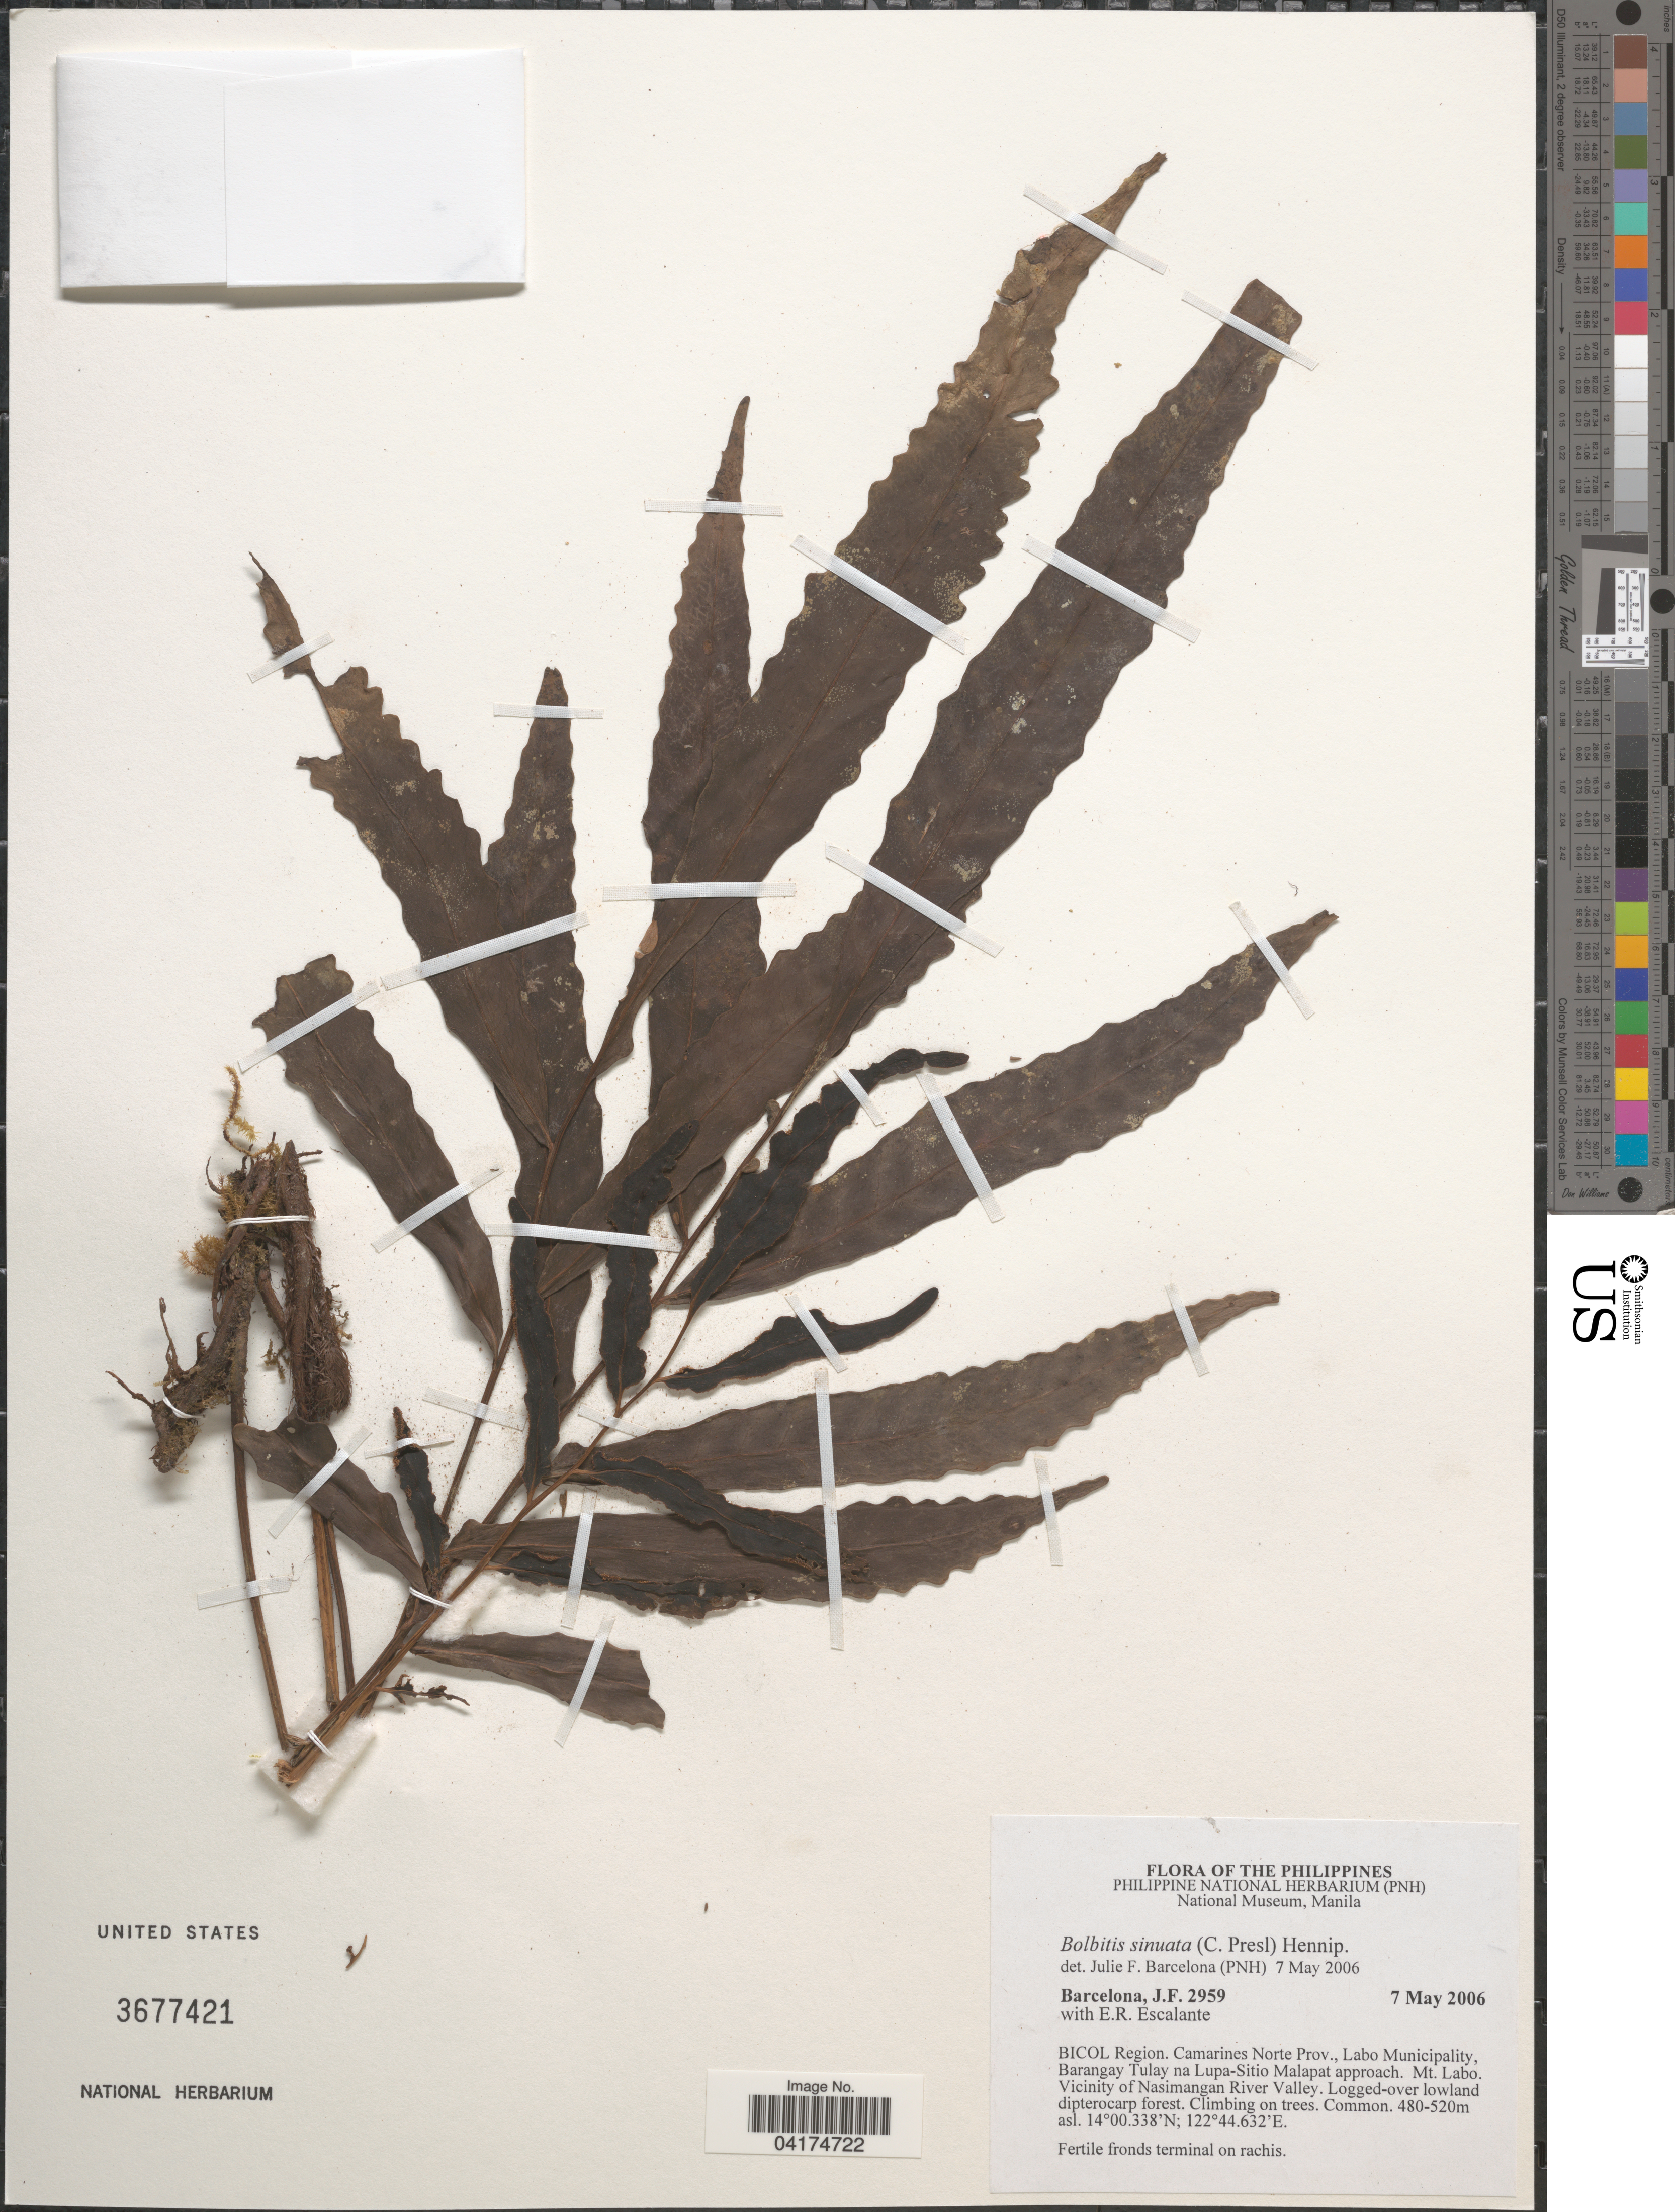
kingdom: Plantae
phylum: Tracheophyta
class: Polypodiopsida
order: Polypodiales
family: Dryopteridaceae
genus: Bolbitis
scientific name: Bolbitis sinuata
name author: (C. Presl) Hennipman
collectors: J. F. Barcelona & E. Escalante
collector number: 2959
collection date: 2006-05-07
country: Philippines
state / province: Bicol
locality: BICOL Region. Camarines Norte Prov., Labo Municipality, Barangay Tulay na Lupa-Sitio Malapat approach. Mt. Labo. Vicinity of Nasimangan River Valley.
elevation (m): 480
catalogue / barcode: US 3677421